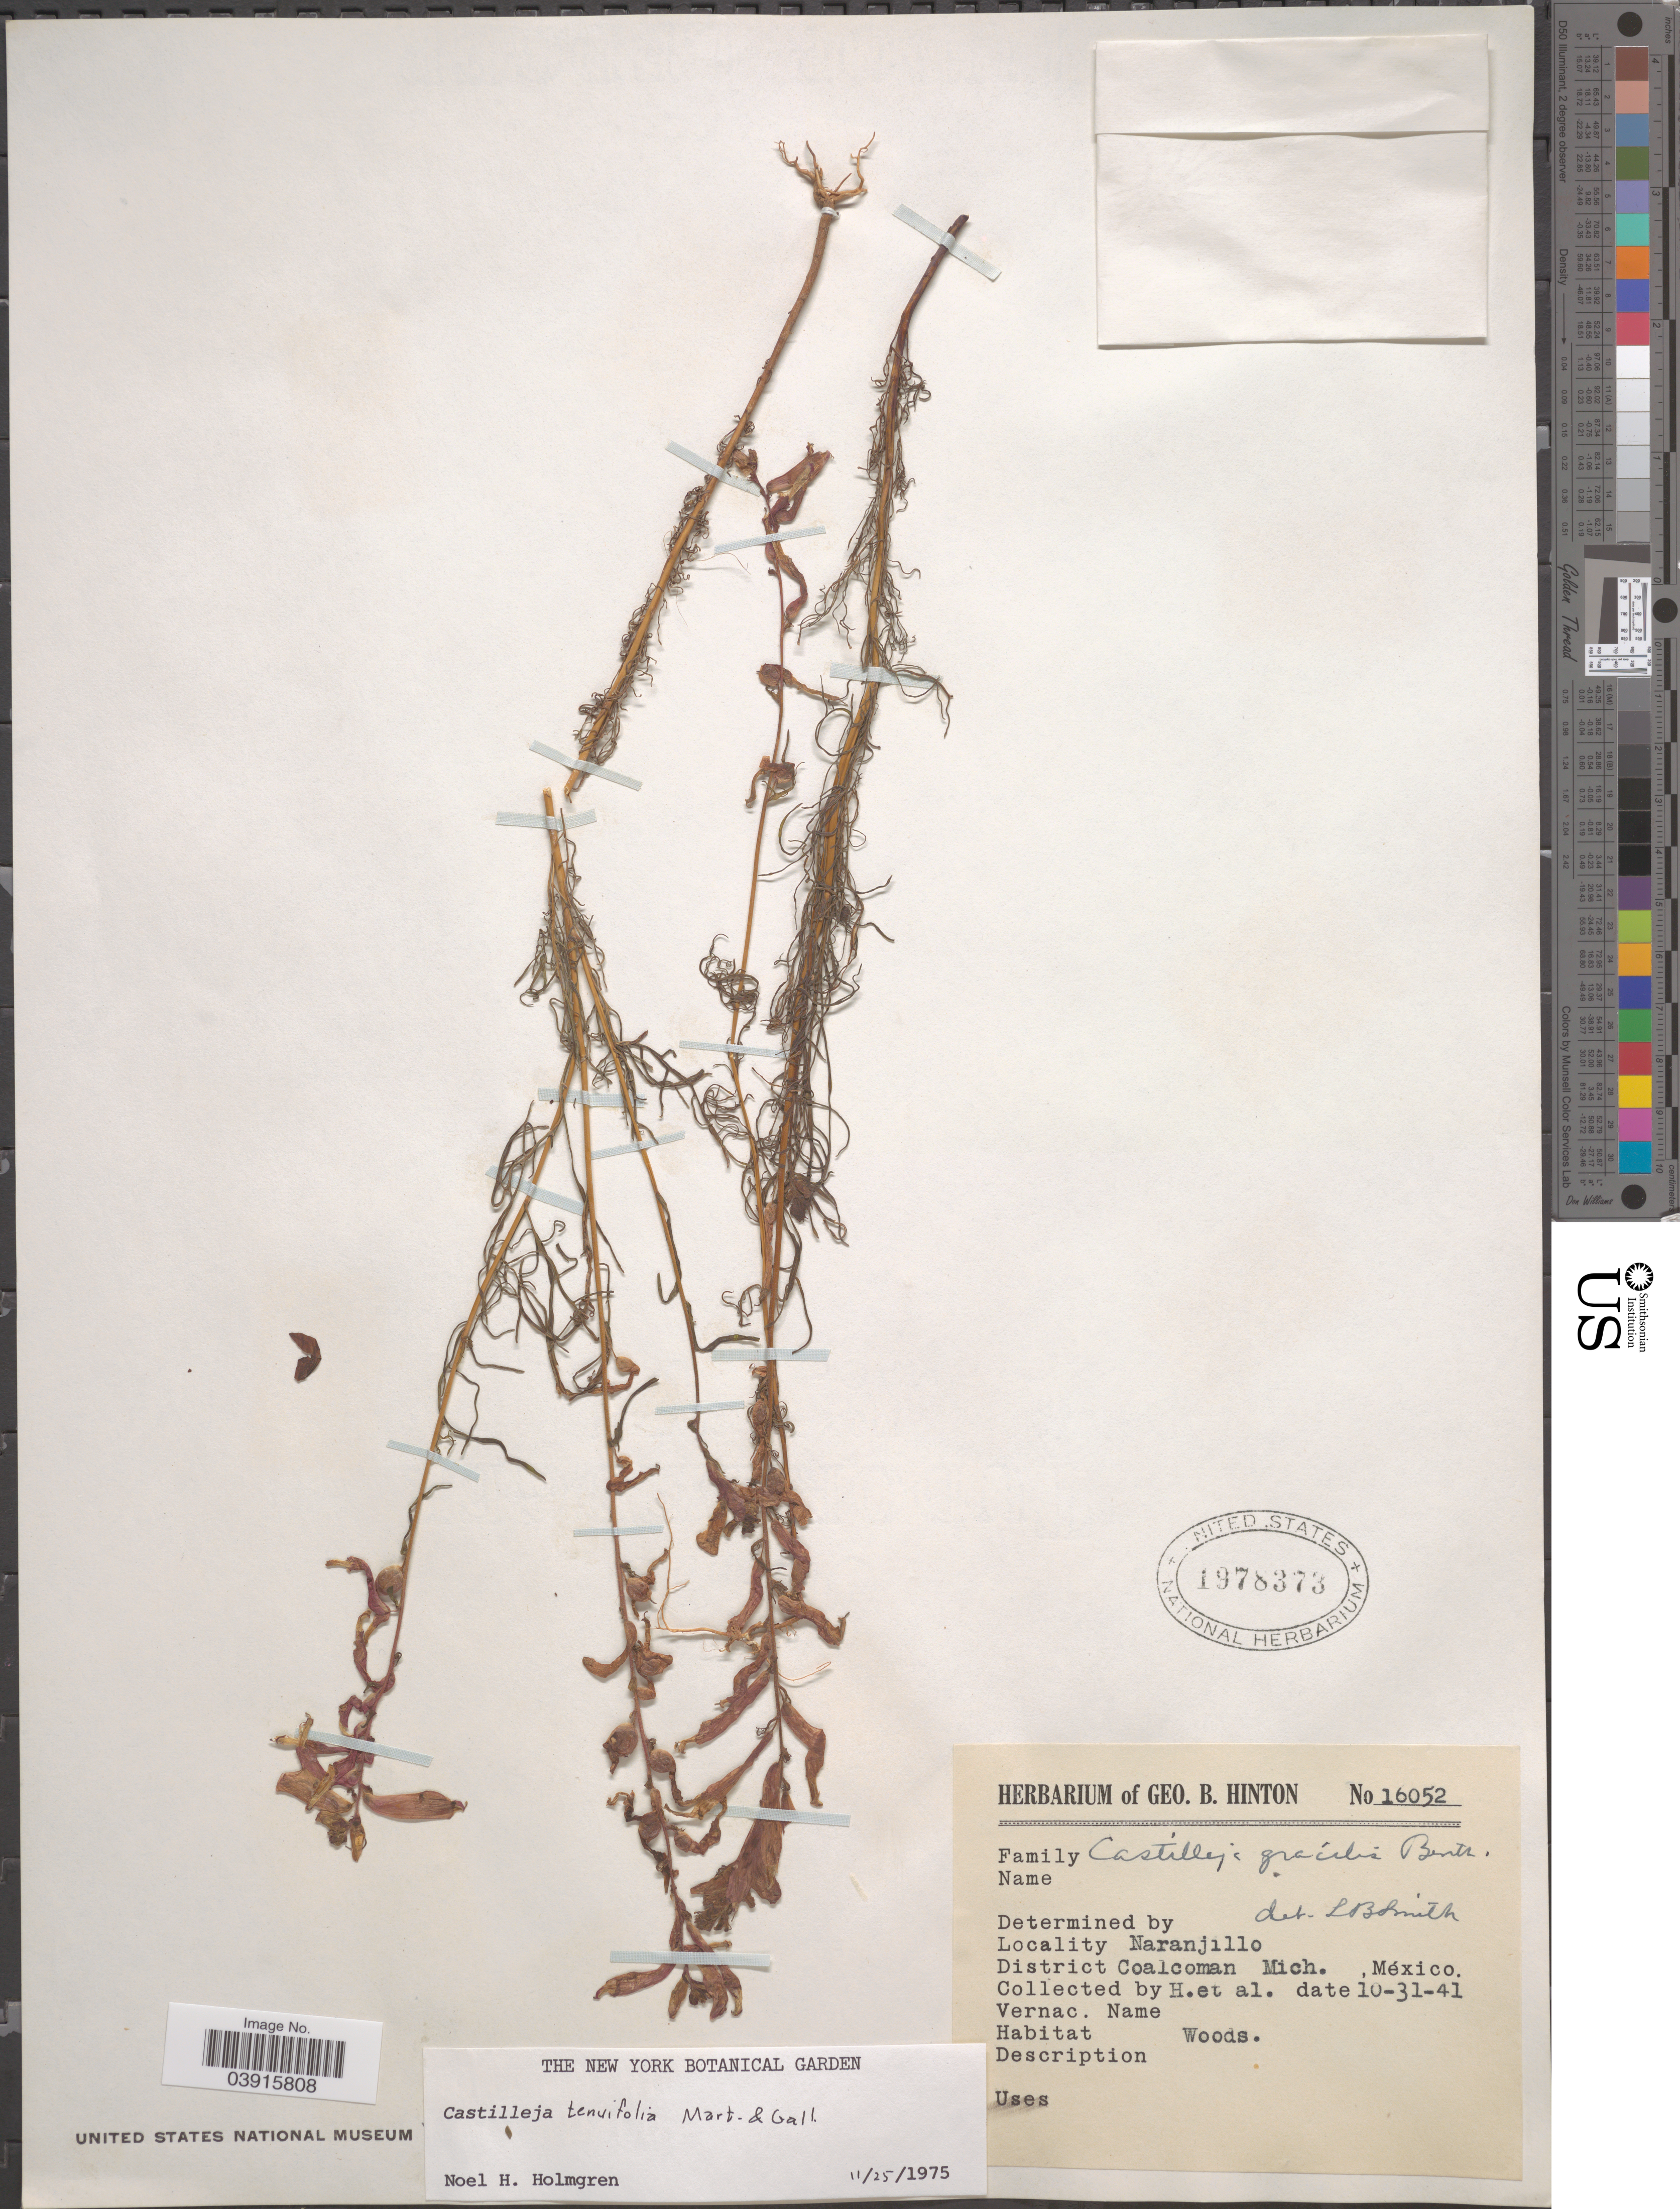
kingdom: Plantae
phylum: Tracheophyta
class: Magnoliopsida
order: Lamiales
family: Orobanchaceae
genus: Castilleja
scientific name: Castilleja tenuiflora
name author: Benth.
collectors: G. B. Hinton & et al.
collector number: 16052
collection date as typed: Transcribed d/m/y: 31/10/41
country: Mexico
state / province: Michoacán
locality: Naranjillo. District Coalcoman.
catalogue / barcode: US 1978373